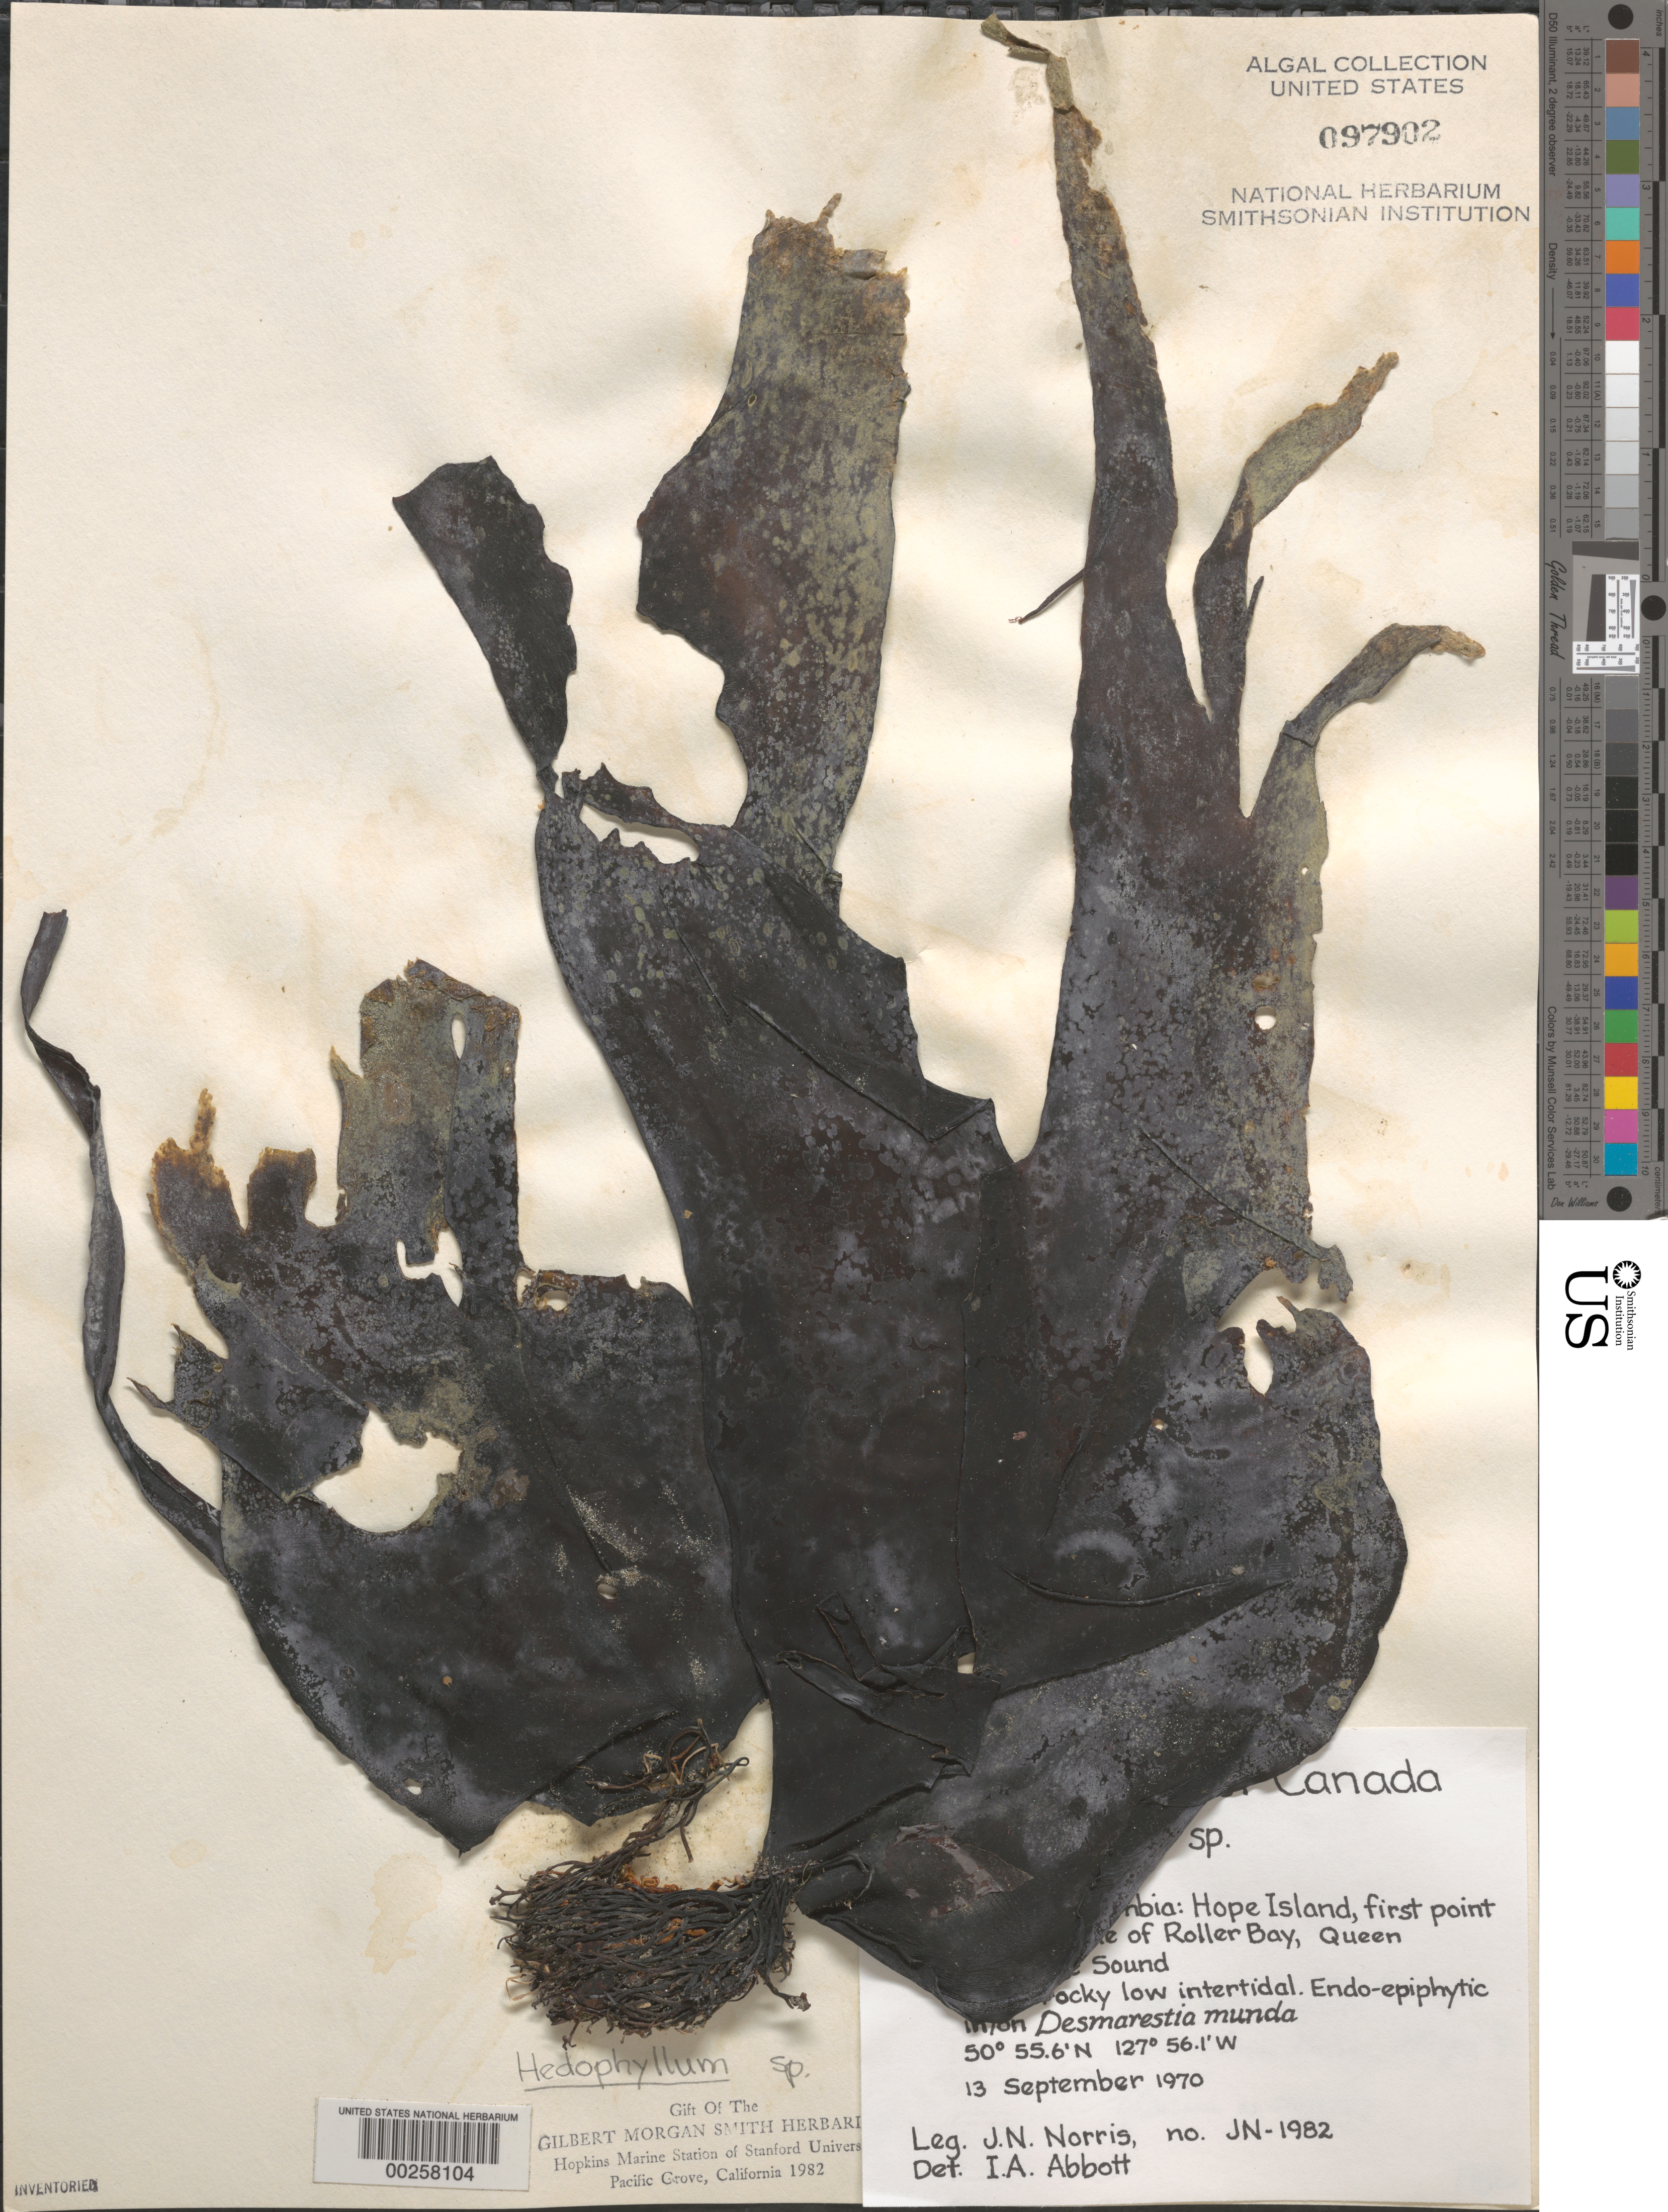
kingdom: Chromista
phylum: Ochrophyta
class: Phaeophyceae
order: Laminariales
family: Laminariaceae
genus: Hedophyllum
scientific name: Hedophyllum sp.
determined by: Abbott, Isabella A.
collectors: J. N. Norris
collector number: JN-1982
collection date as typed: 13 Sep 1970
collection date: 1970-09-13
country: Canada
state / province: British Columbia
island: Hope Island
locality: Roller Bay, Queen Charlotte Sound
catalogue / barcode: US 97902